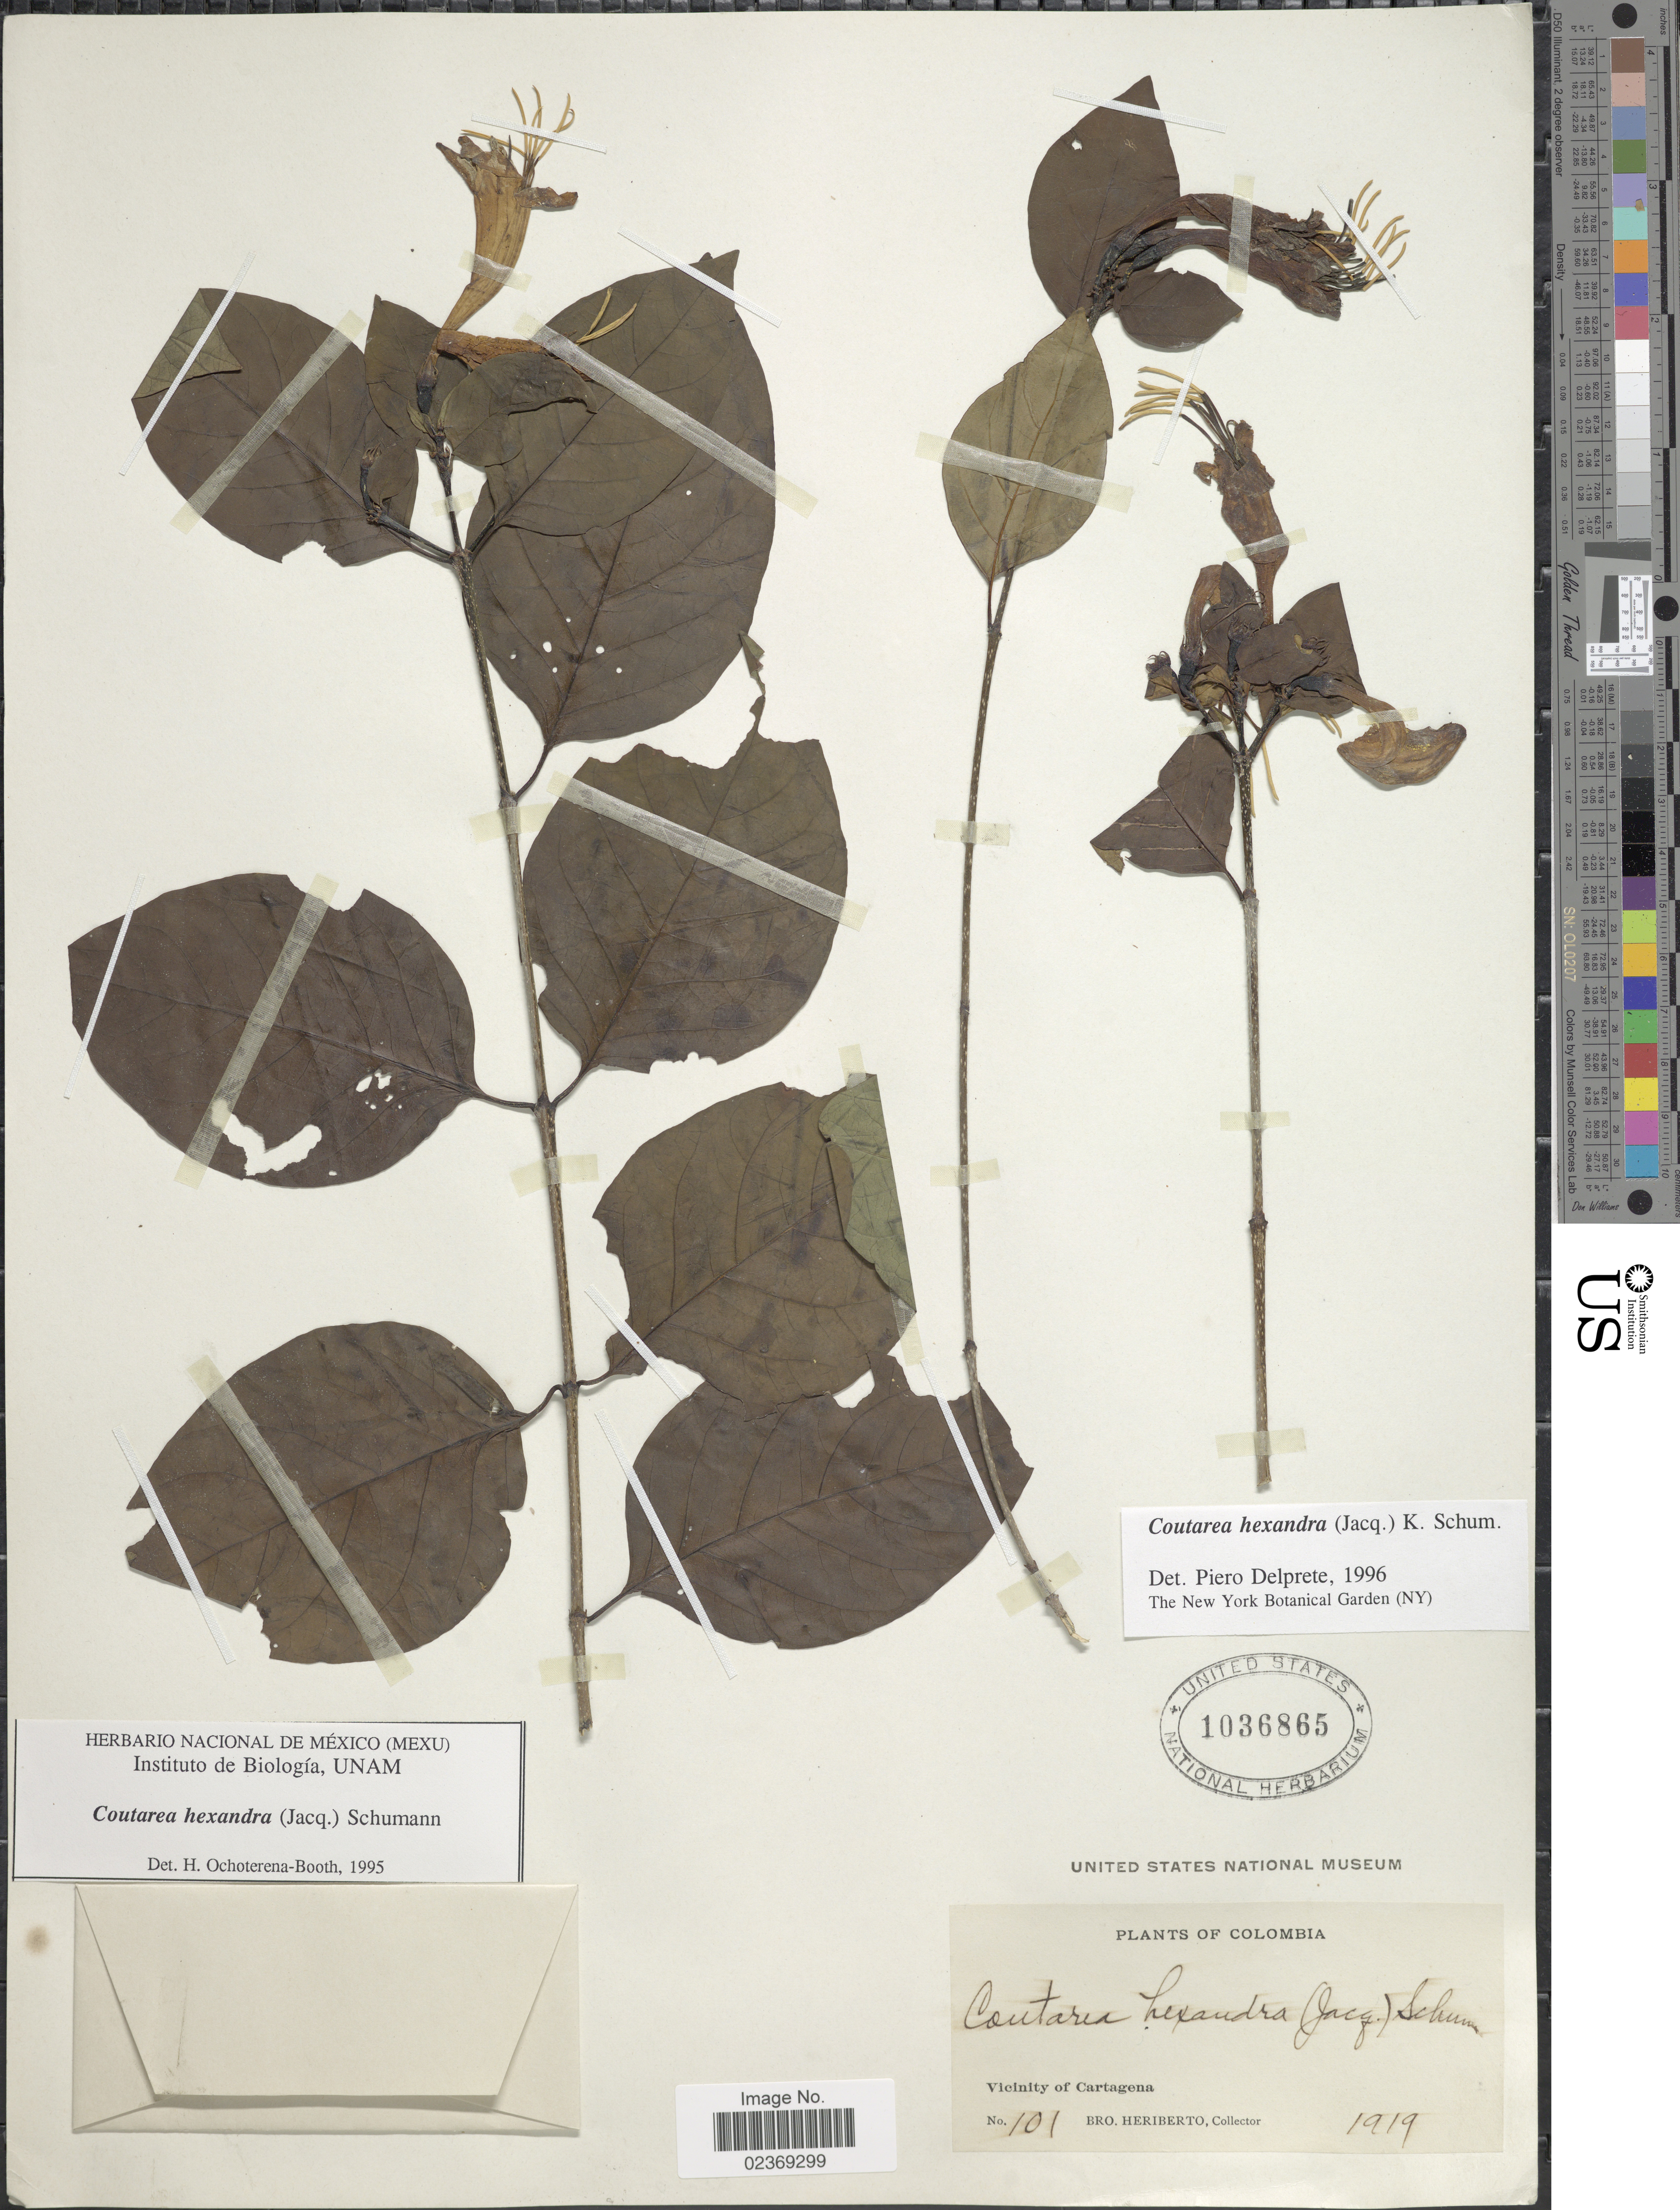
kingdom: Plantae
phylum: Tracheophyta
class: Magnoliopsida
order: Gentianales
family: Rubiaceae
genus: Coutarea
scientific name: Coutarea hexandra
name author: (Jacq.) K. Schum.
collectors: B. Heriberto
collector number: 101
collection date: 1919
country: Colombia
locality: Vicinity of Cartagena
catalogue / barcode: US 1036865